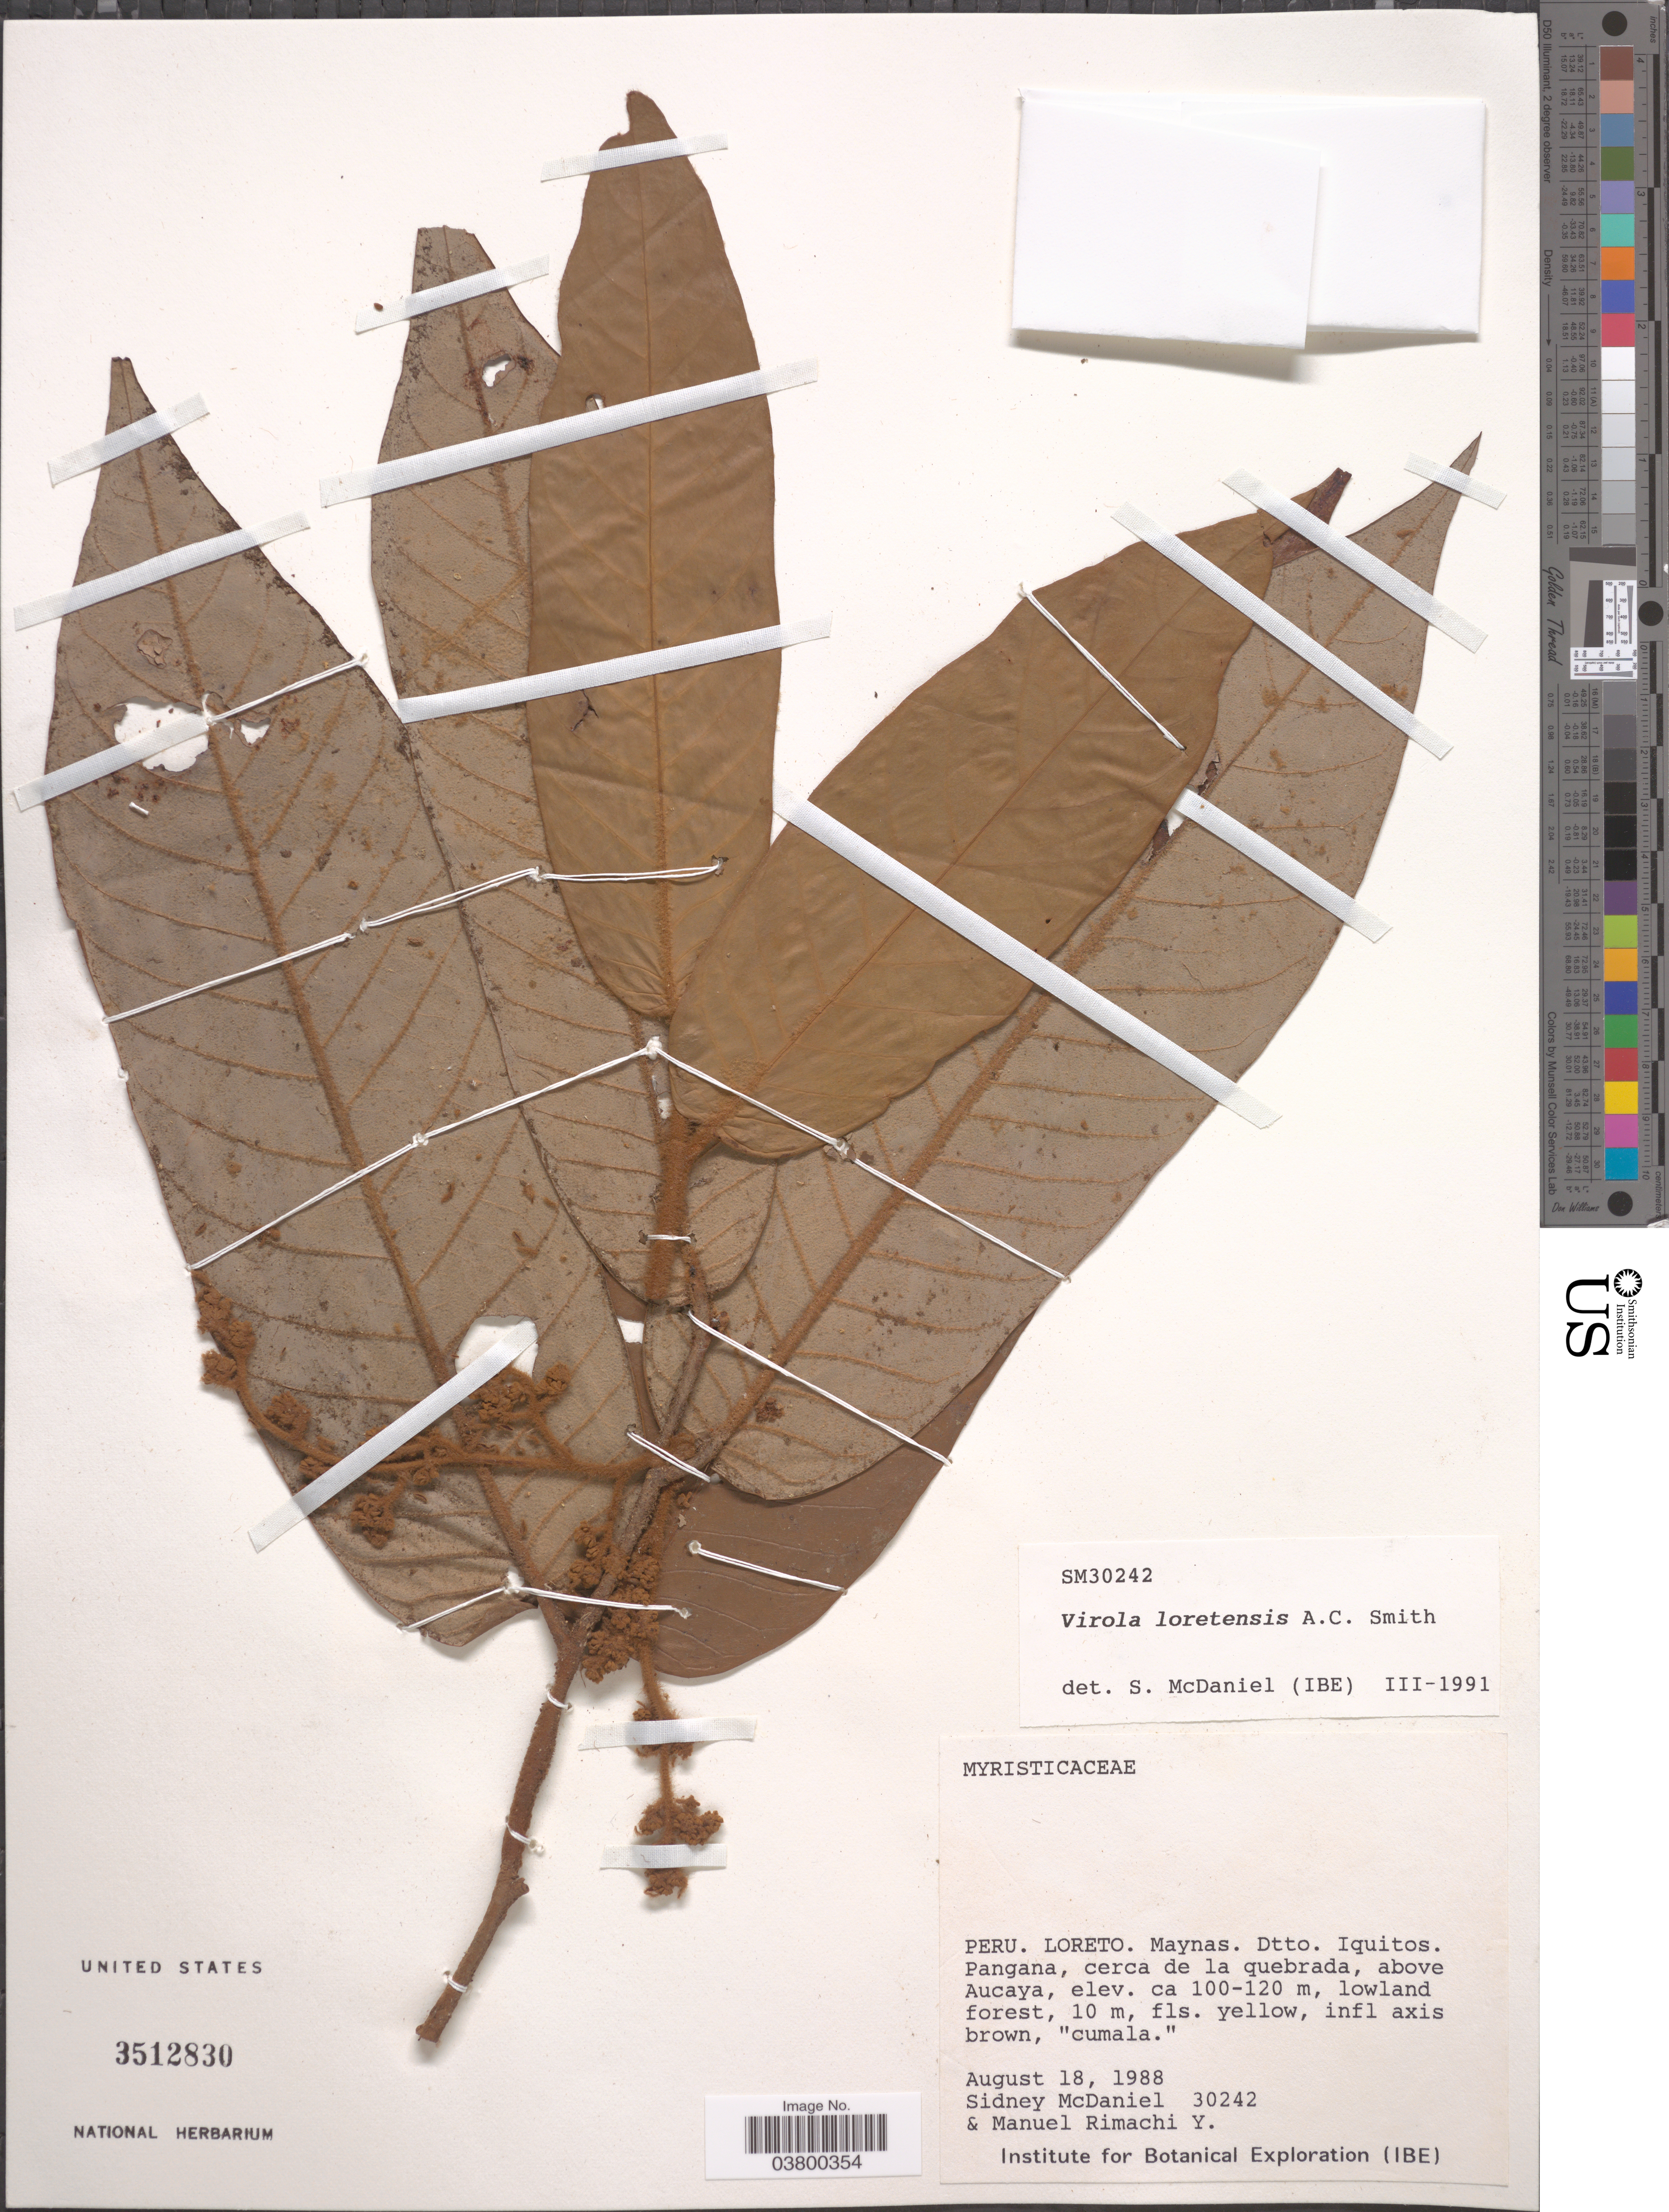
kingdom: Plantae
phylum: Tracheophyta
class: Magnoliopsida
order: Magnoliales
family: Myristicaceae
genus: Virola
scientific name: Virola loretensis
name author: A.C. Sm.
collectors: S. McDaniel & M. Rimachi Y.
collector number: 30242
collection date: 1988-08-18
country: Peru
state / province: Loreto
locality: Maynas. Dtto. Iquitos. Pangana, cerca de la quebrada, above Aucaya.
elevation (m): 100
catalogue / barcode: US 3512830